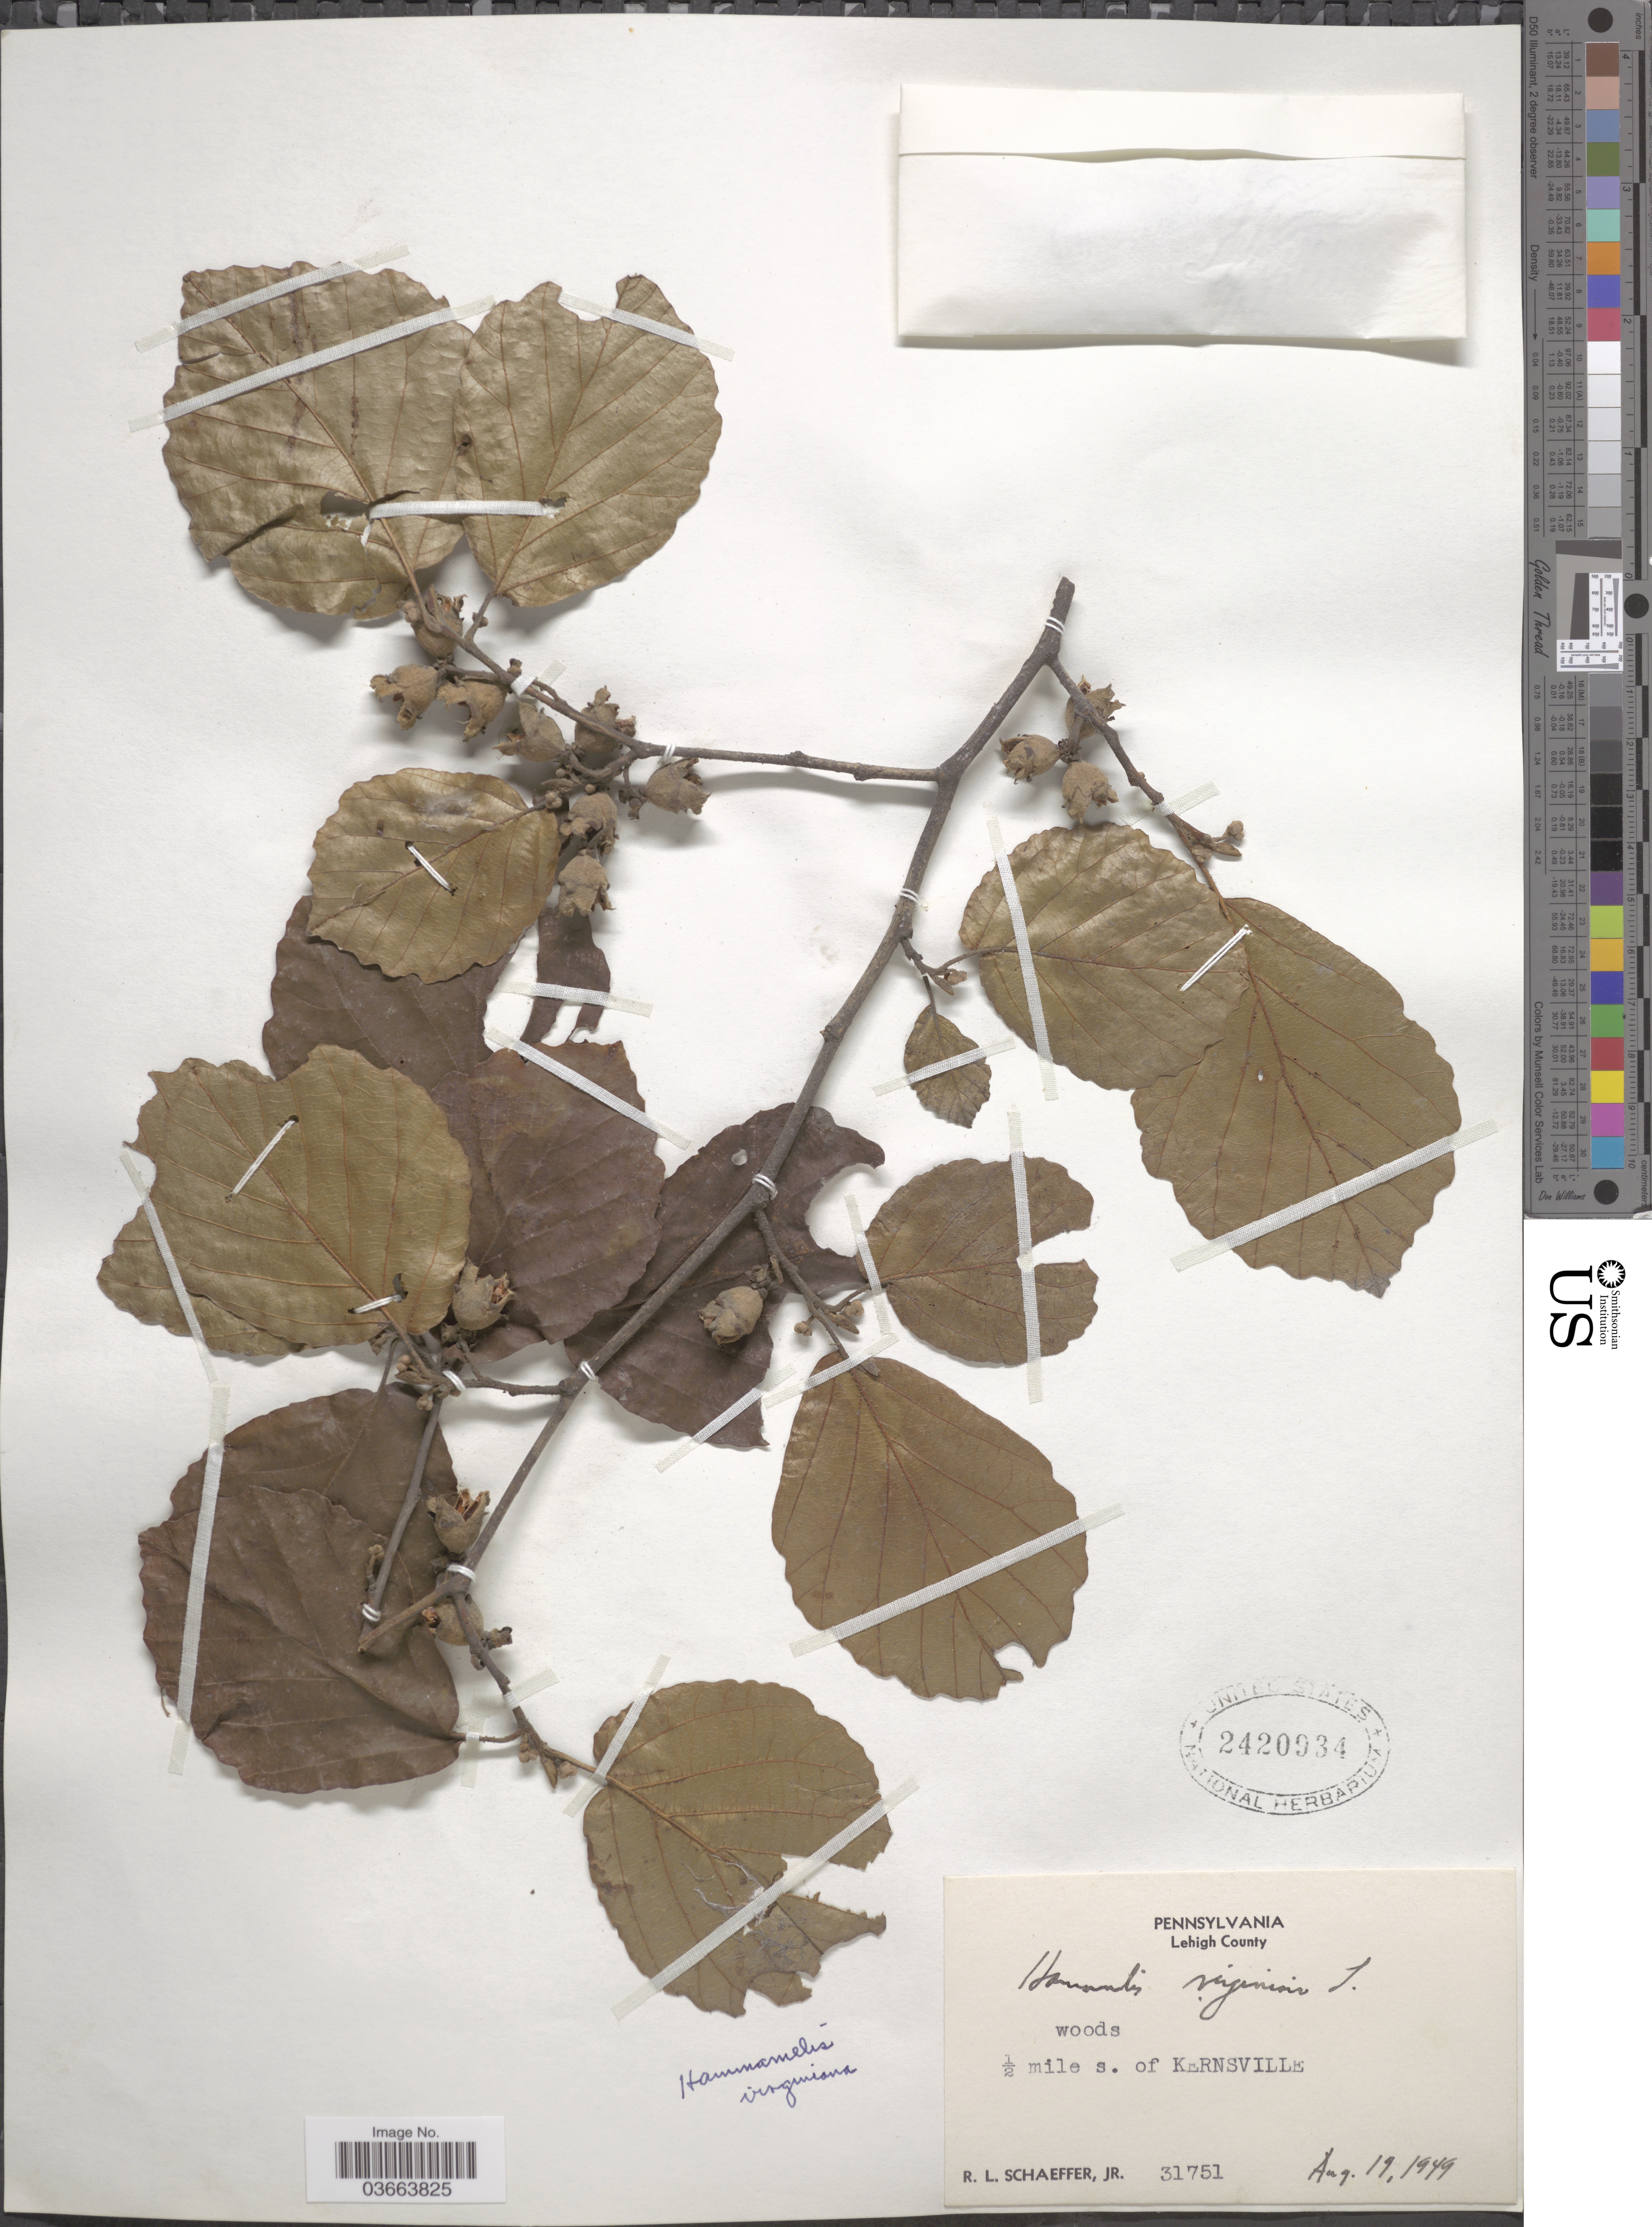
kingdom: Plantae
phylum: Tracheophyta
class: Magnoliopsida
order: Saxifragales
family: Hamamelidaceae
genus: Hamamelis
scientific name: Hamamelis virginiana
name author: L.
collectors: R. L. Schaeffer Jr.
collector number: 31751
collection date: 1949-08-19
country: United States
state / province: Pennsylvania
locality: Lehigh County. ½ mile s. of Kernsville.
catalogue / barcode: US 2420934